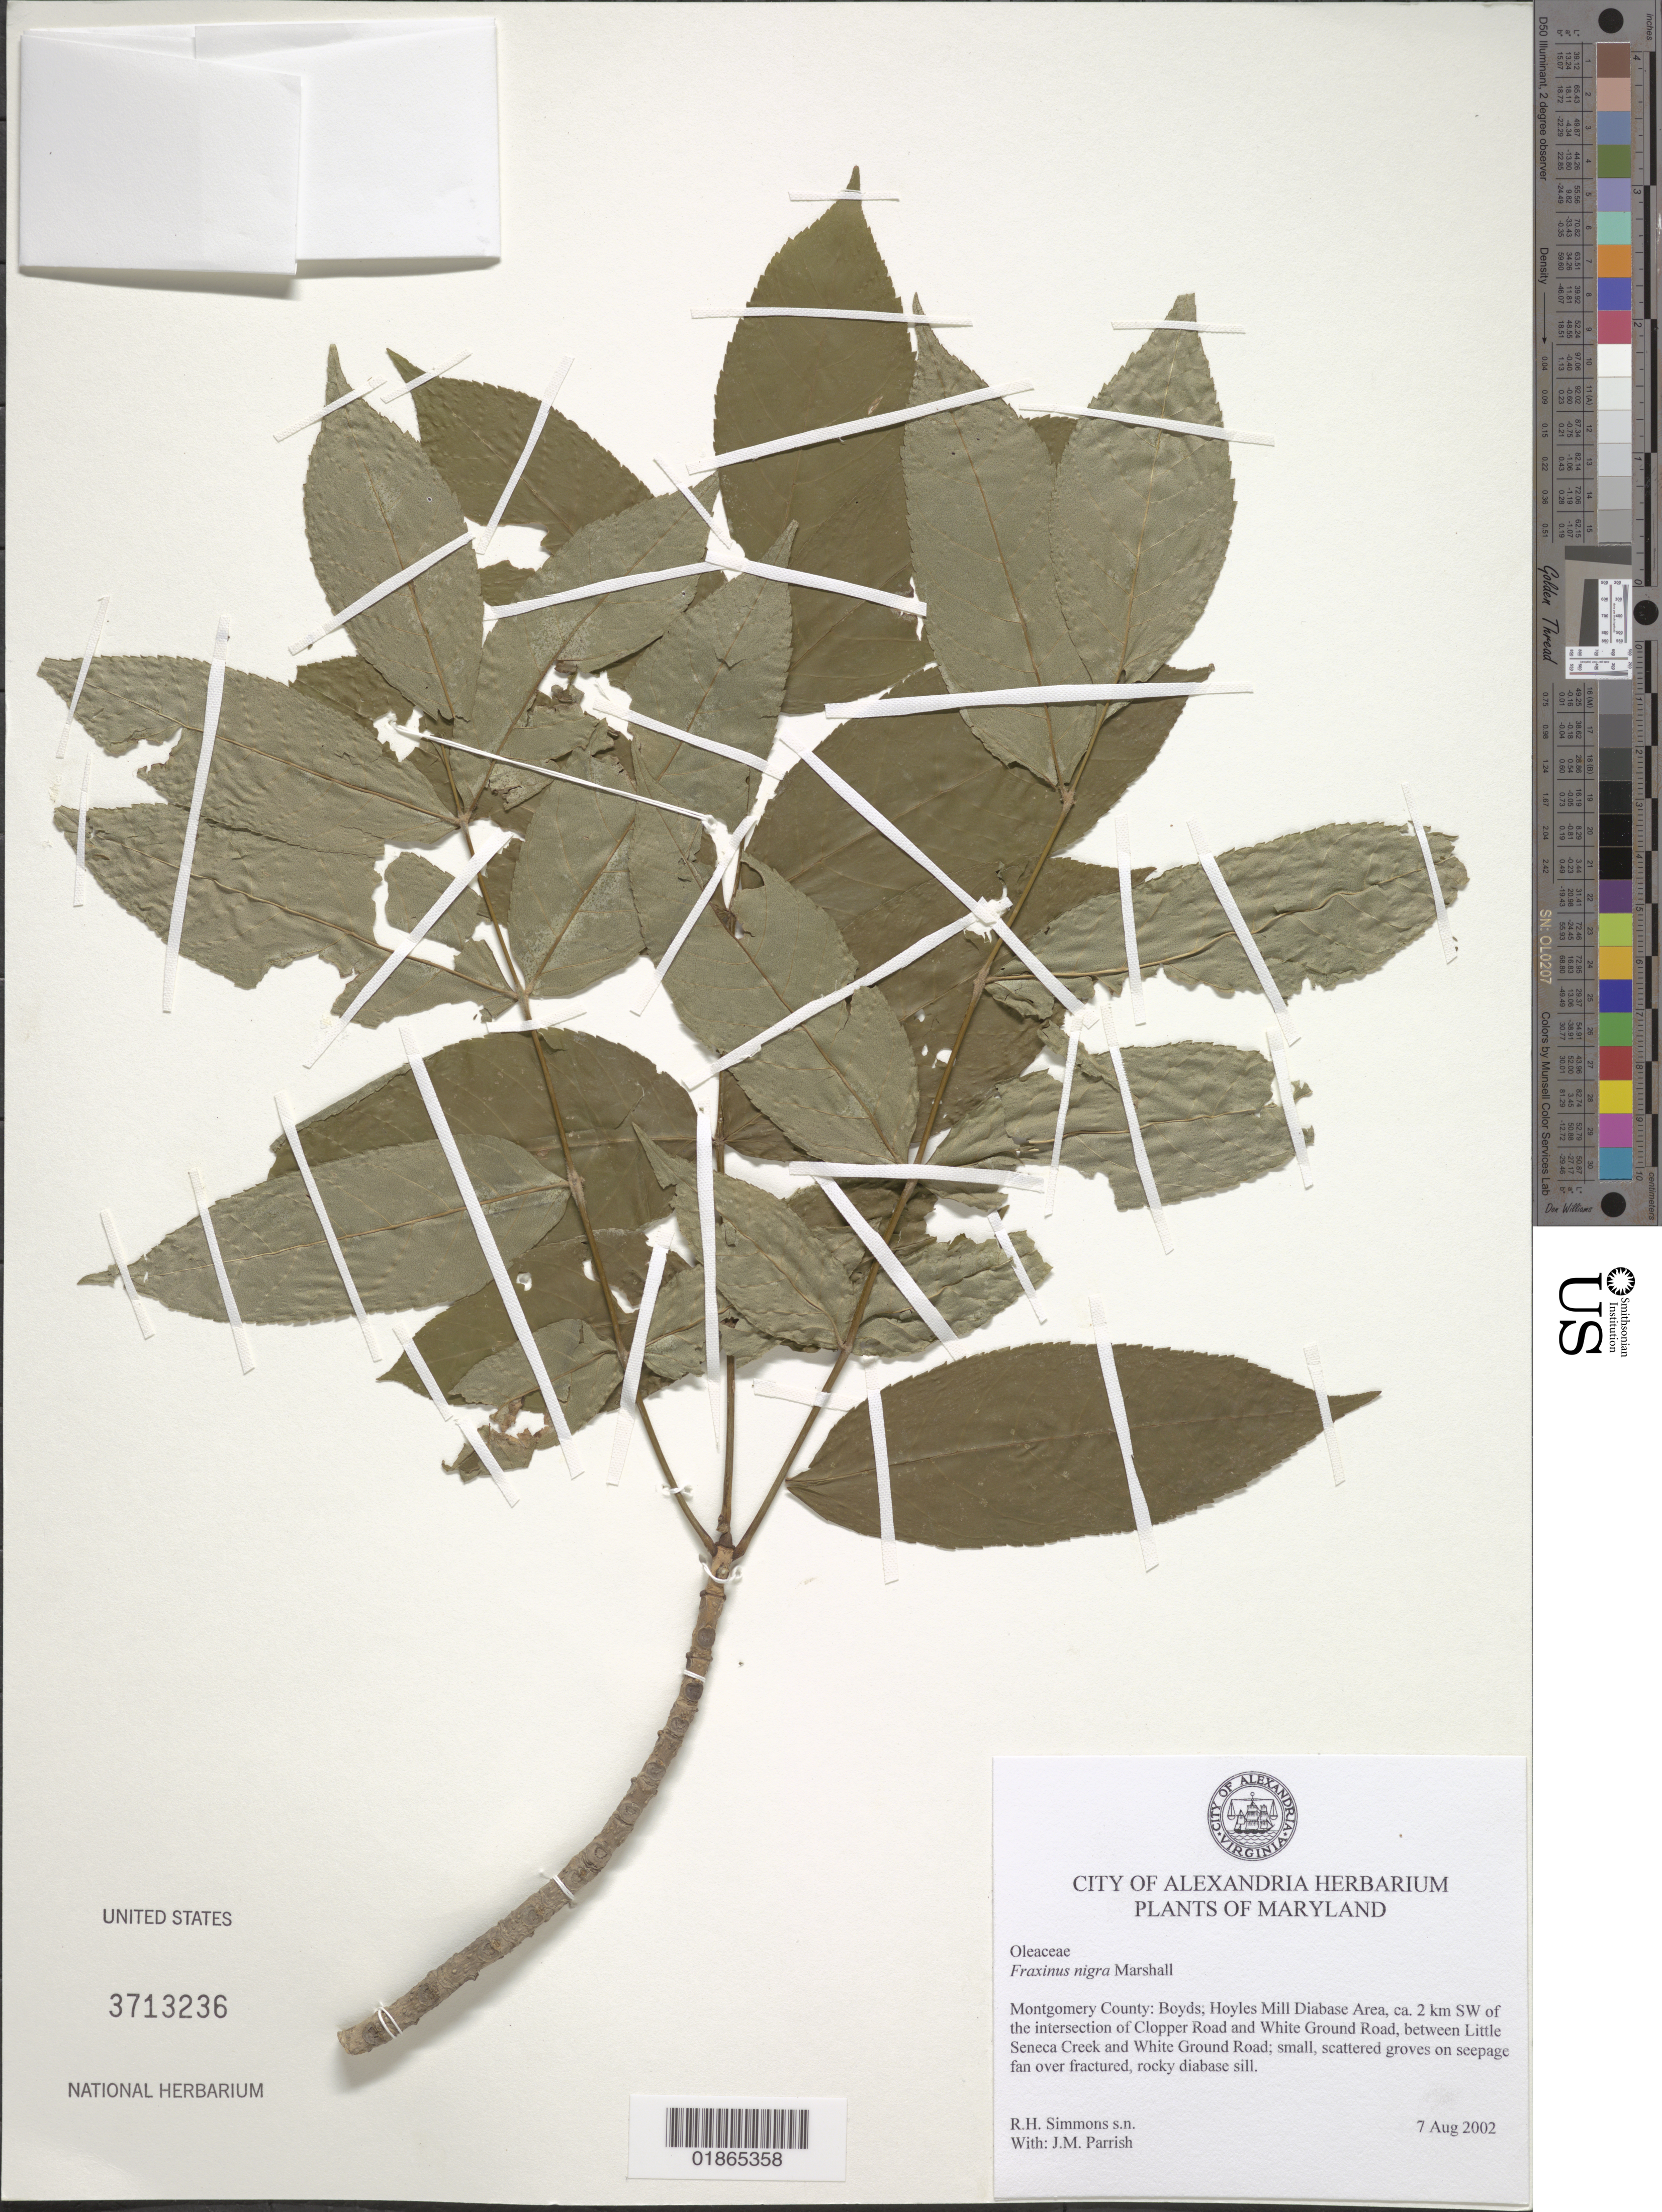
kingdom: Plantae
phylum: Tracheophyta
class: Magnoliopsida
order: Lamiales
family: Oleaceae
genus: Fraxinus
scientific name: Fraxinus nigra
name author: Marshall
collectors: R. Simmons & J. Parrish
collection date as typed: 4 Aug 2002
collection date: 2002-08-04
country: United States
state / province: Maryland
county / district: Montgomery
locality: Boyds; Hoyles Mill Diabase Area, ca. 2 km SW of the intersection of Clopper Road and White Ground Road, between Little Seneca Creek and White Ground Road.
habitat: On seepage fan over fractured, rocky diabase sill.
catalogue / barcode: US 3713236